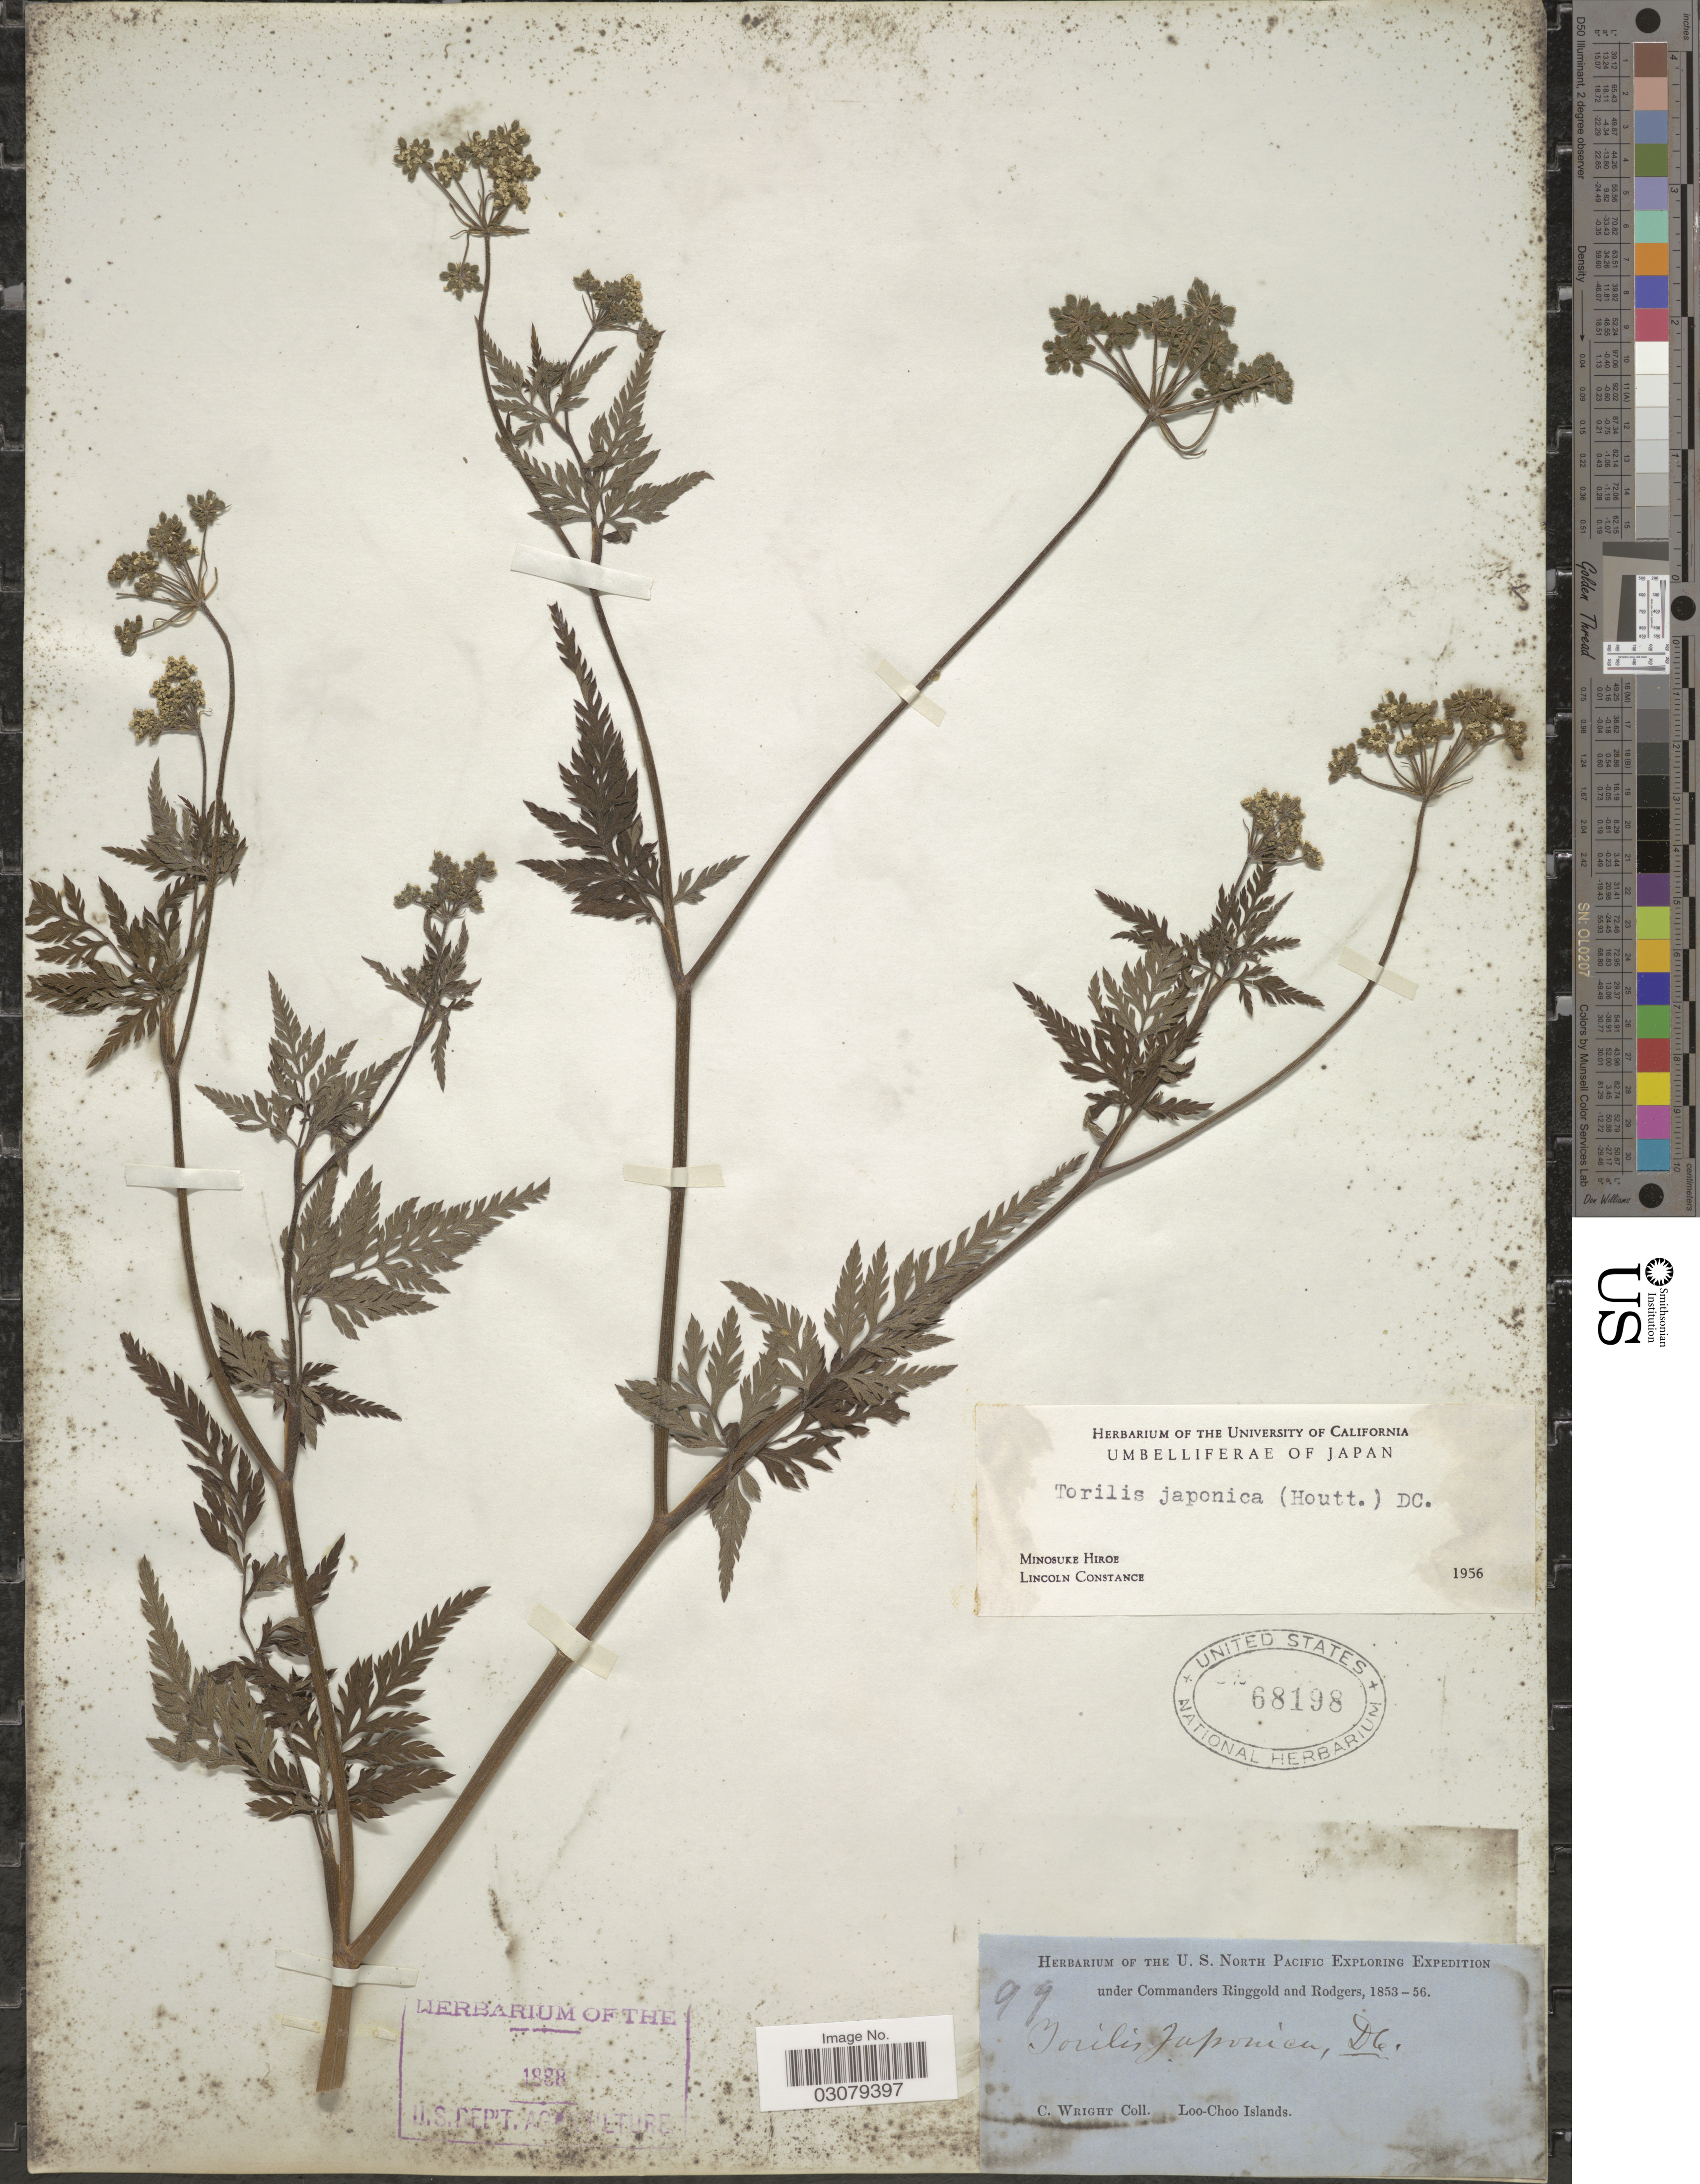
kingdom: Plantae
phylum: Tracheophyta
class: Magnoliopsida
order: Apiales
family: Apiaceae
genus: Torilis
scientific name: Torilis japonica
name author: (Houtt.) DC.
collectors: C. Wright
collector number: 99?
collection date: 1853/1856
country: Japan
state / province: Okinawa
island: Loo-Choo Is.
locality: Loo-Choo Islands.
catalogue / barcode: US 68198